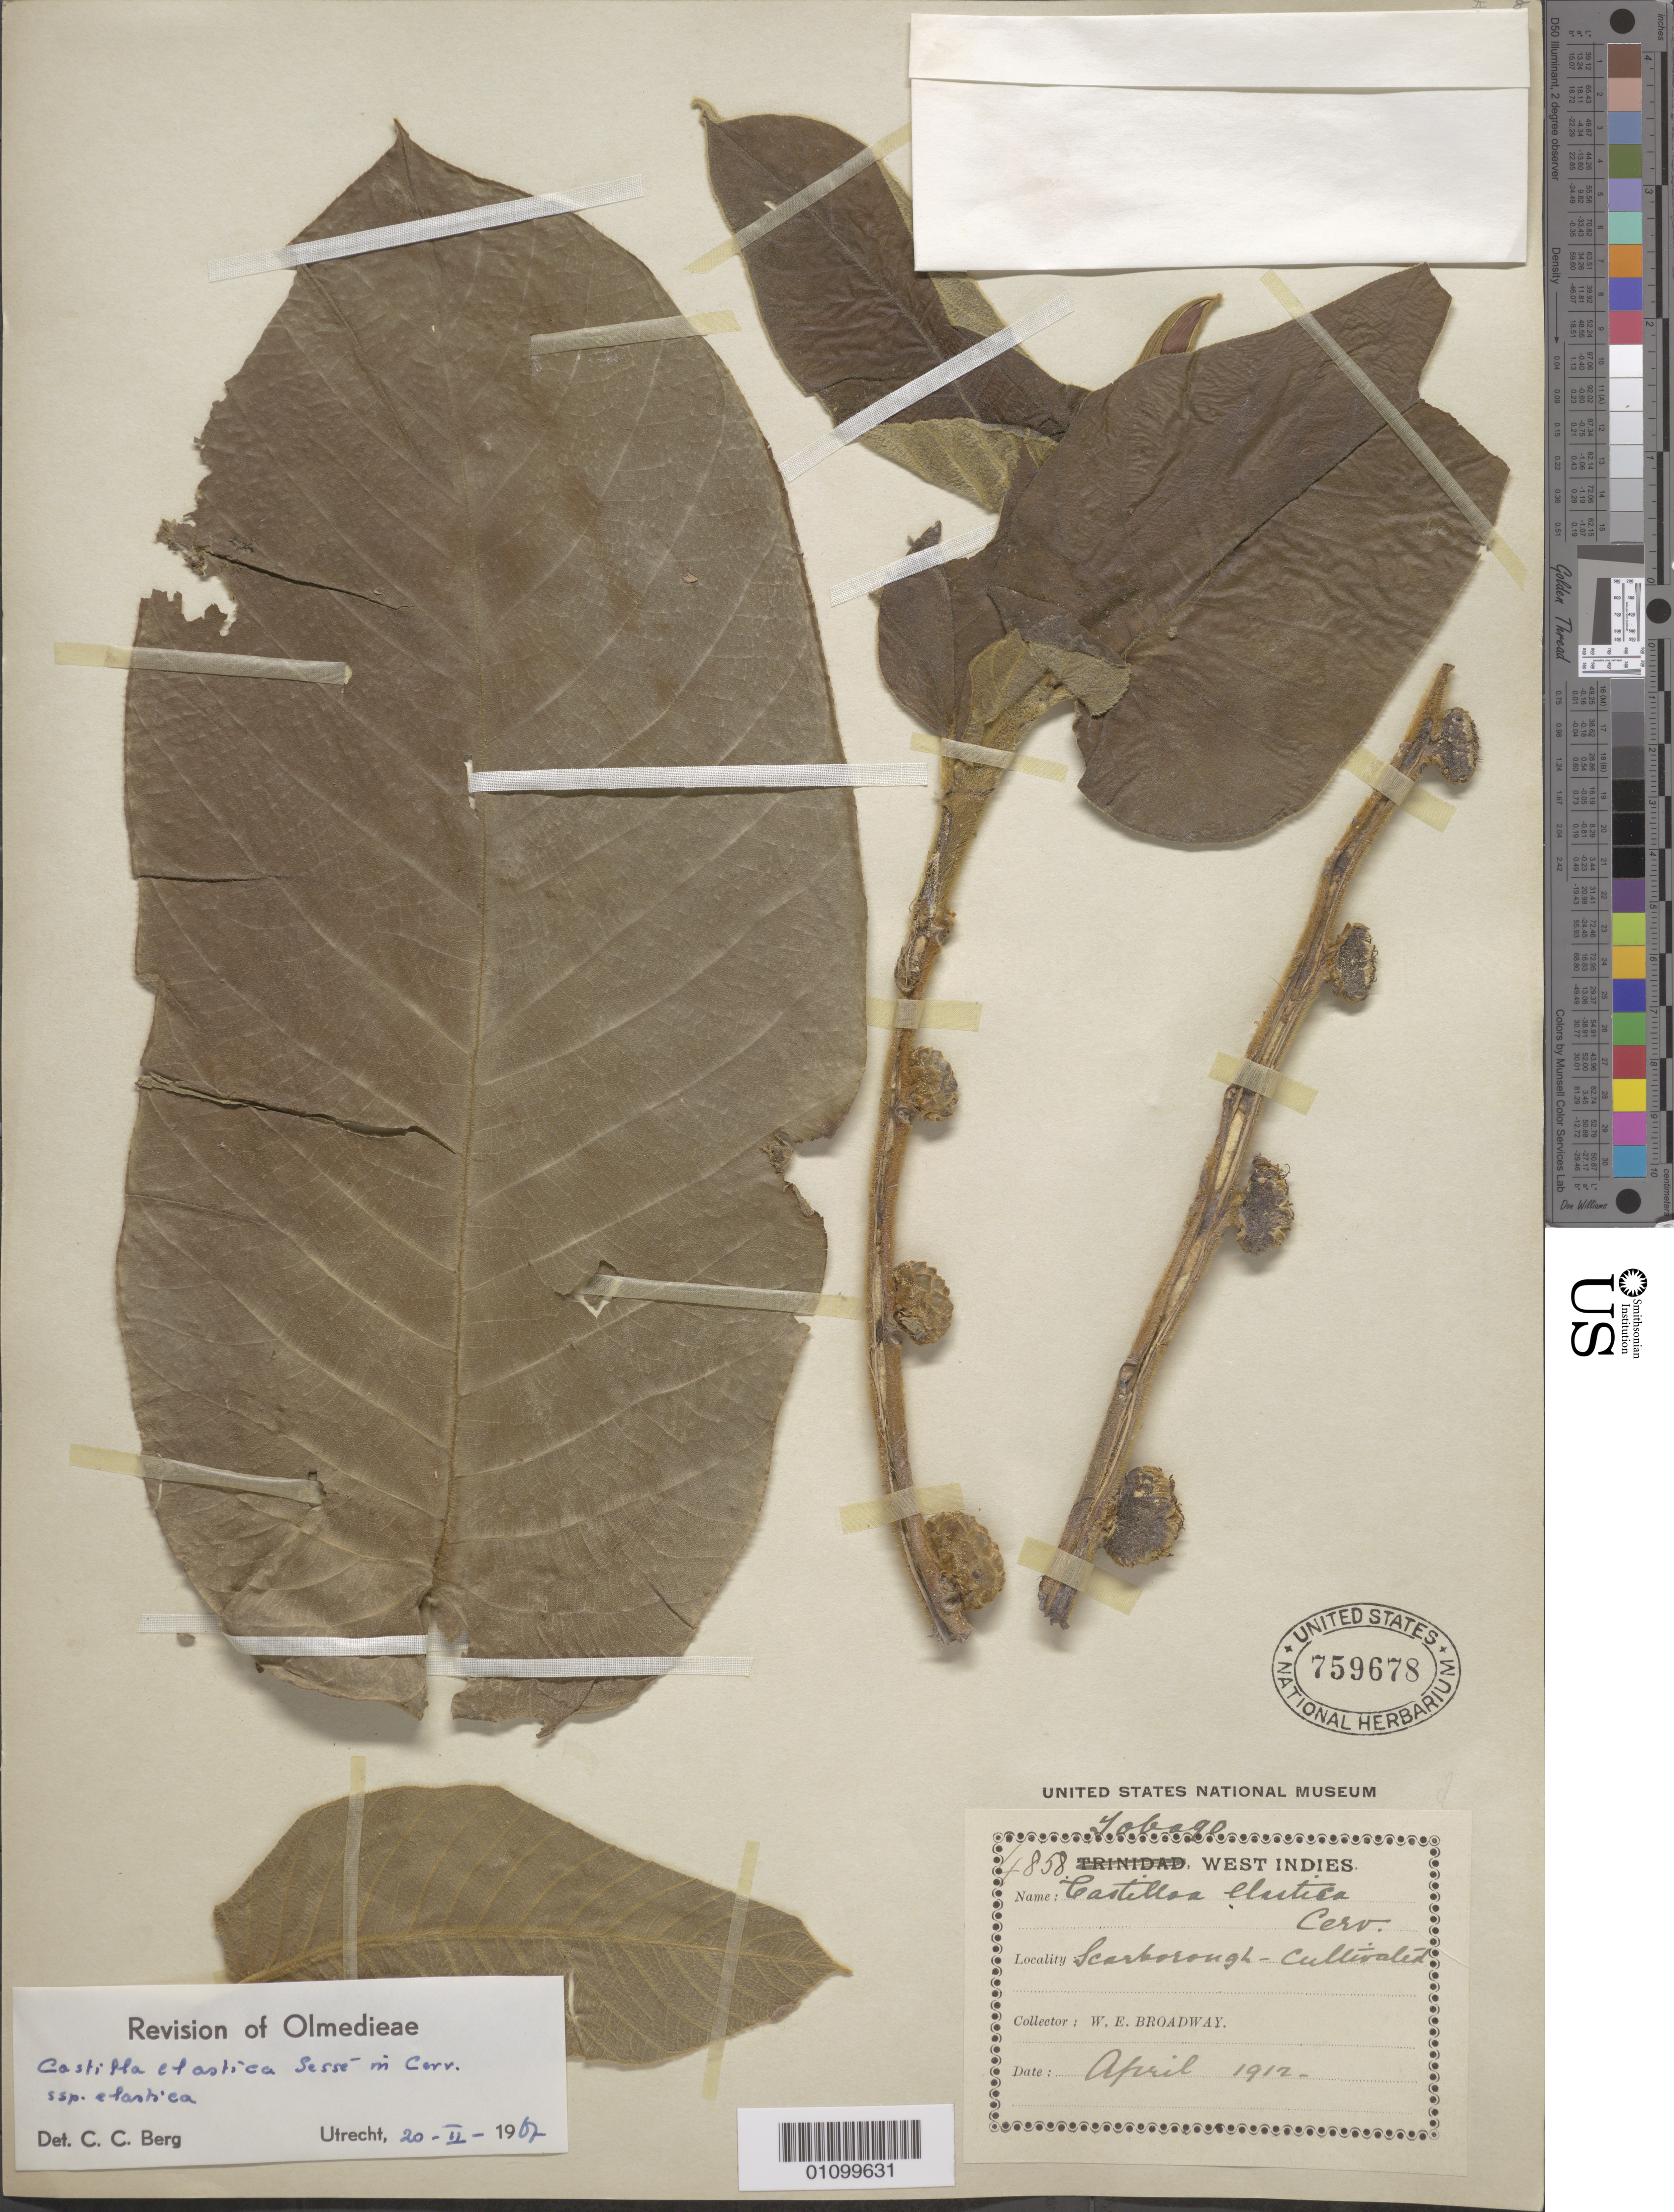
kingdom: Plantae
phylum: Tracheophyta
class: Magnoliopsida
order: Rosales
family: Moraceae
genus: Castilla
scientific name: Castilla elastica subsp. elastica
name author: Sessé ex Cerv.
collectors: W. E. Broadway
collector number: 4858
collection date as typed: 01 Apr 1912 to 30 Apr 1912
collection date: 1912-04-01/1912-04-30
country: Trinidad and Tobago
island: Tobago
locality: Scarborough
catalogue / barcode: US 759678